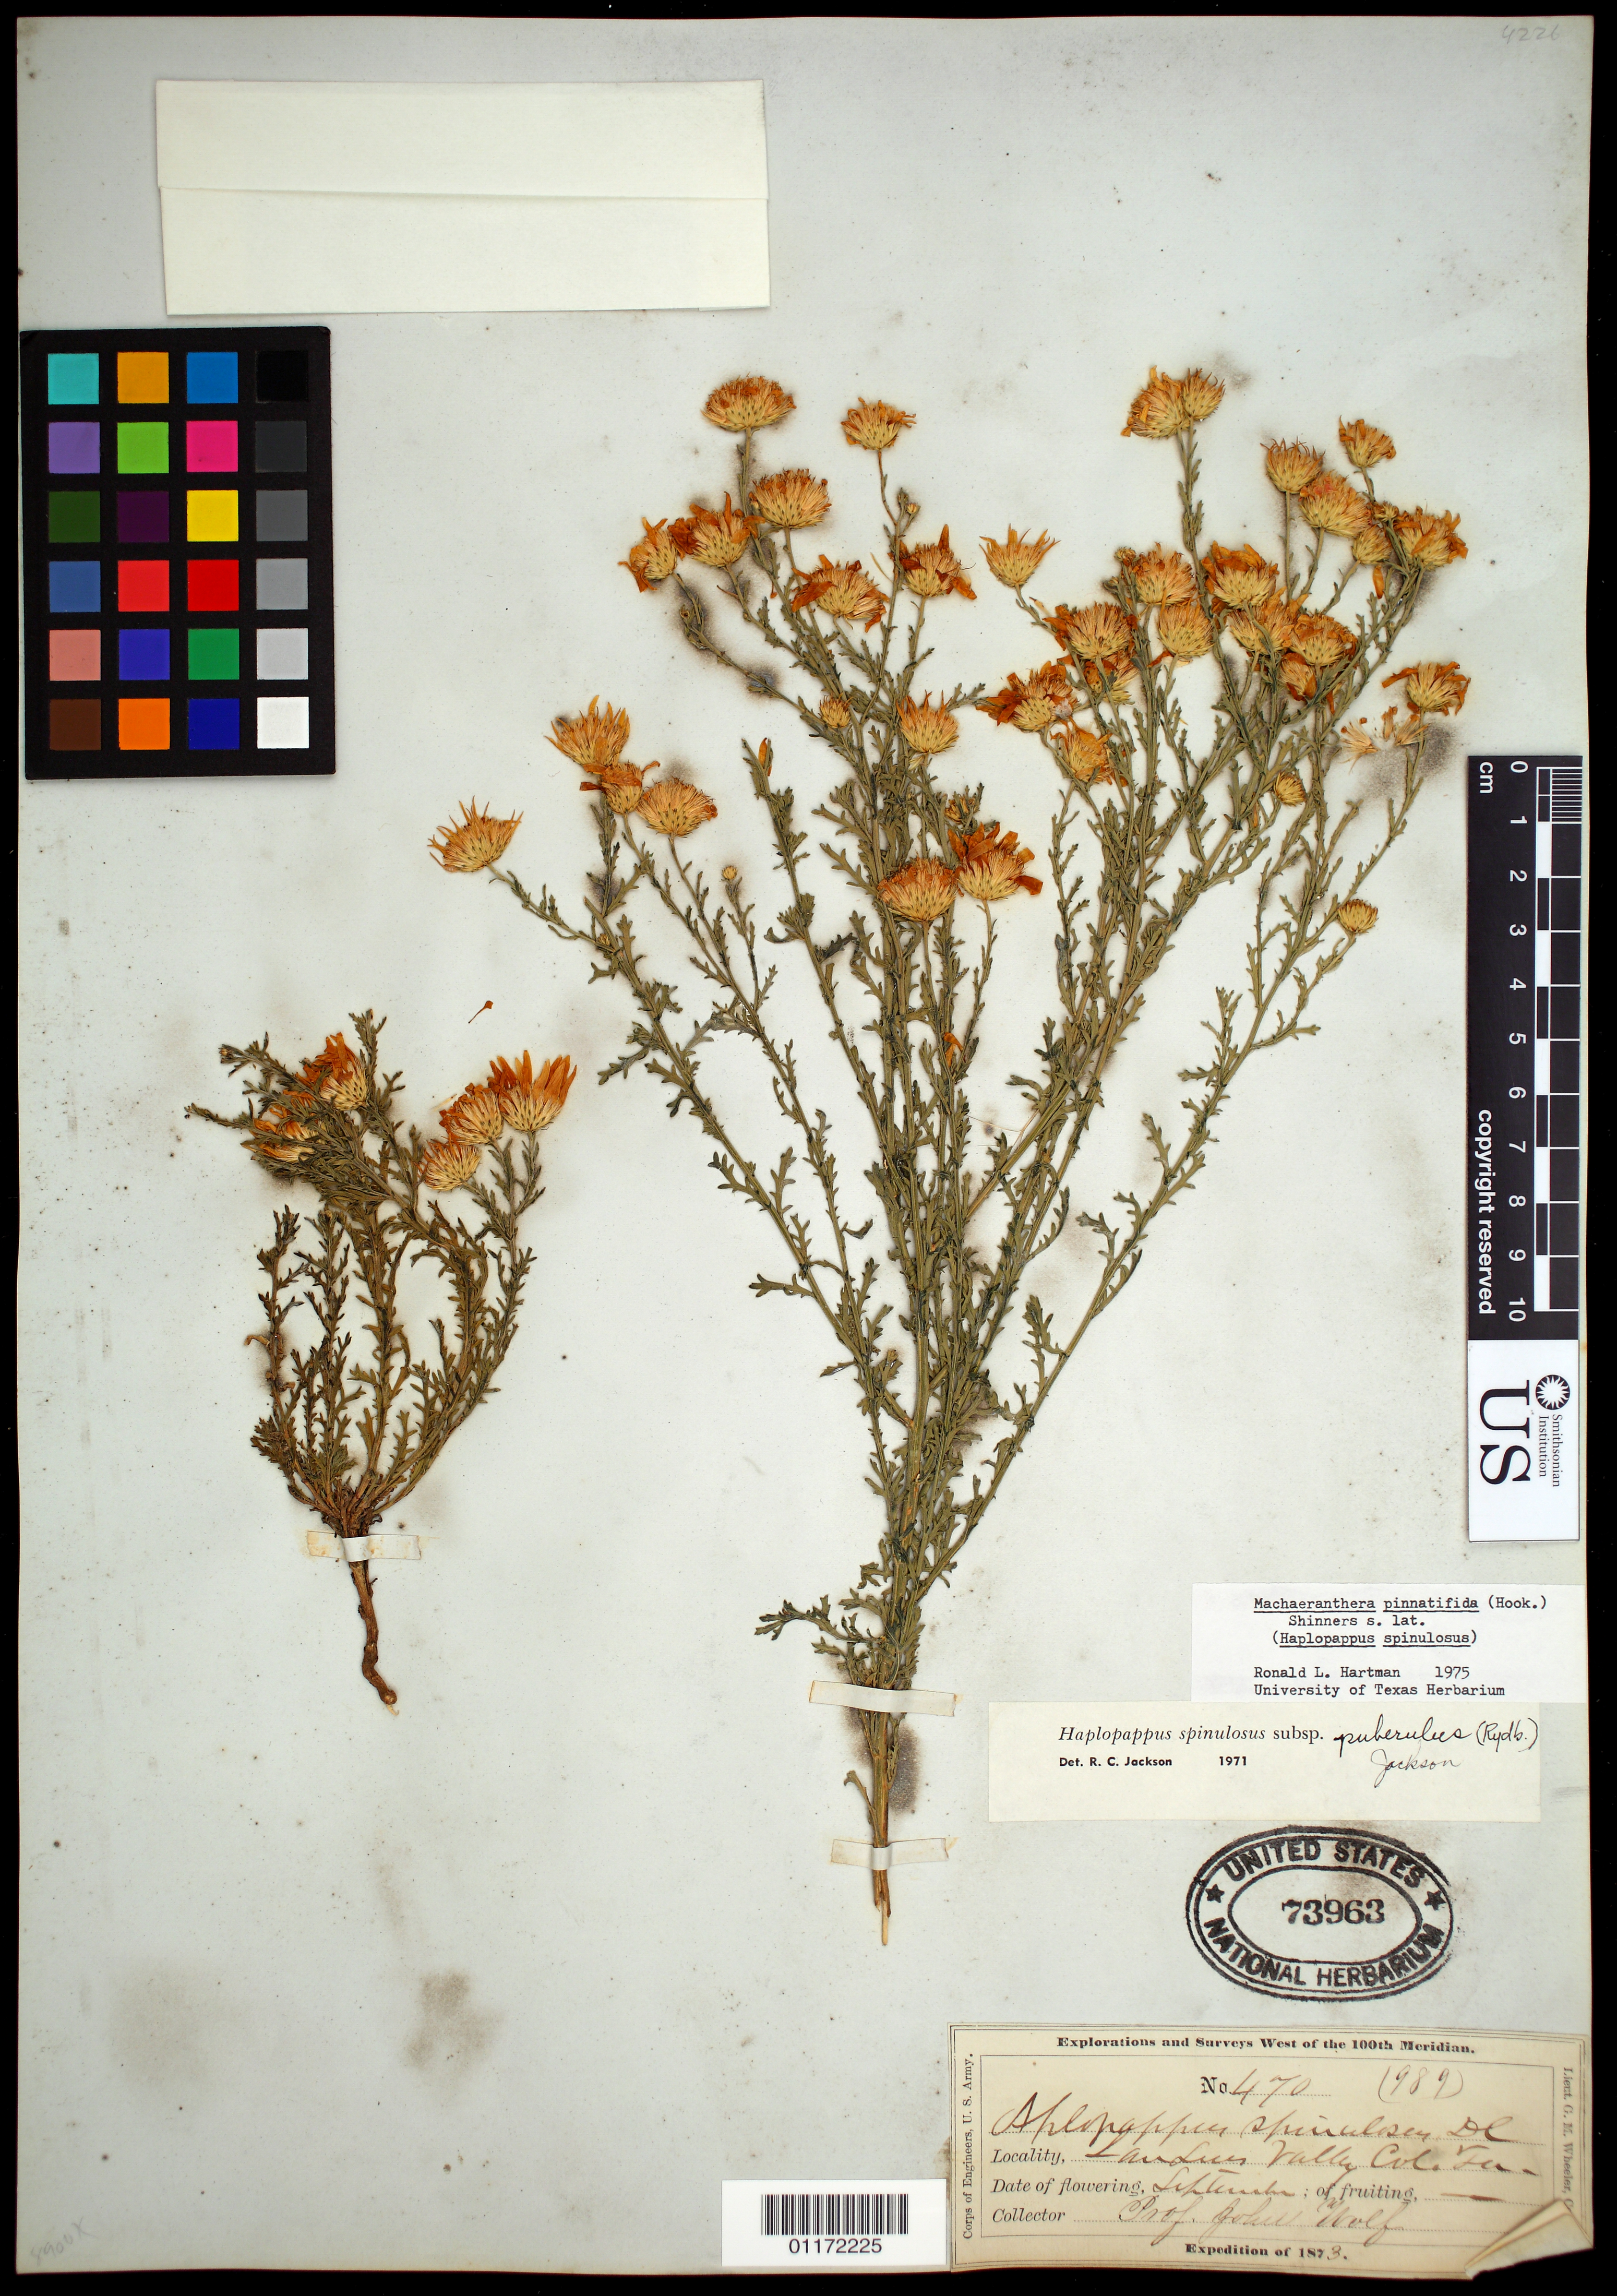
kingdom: Plantae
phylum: Tracheophyta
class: Magnoliopsida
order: Asterales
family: Asteraceae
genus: Machaeranthera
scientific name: Machaeranthera pinnatifida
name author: (Hook.) Shinners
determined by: Hartman, R. L.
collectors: J. Wolf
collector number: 470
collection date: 1873-09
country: United States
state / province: Colorado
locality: San Luis Valley, Col Ter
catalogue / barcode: US 73963